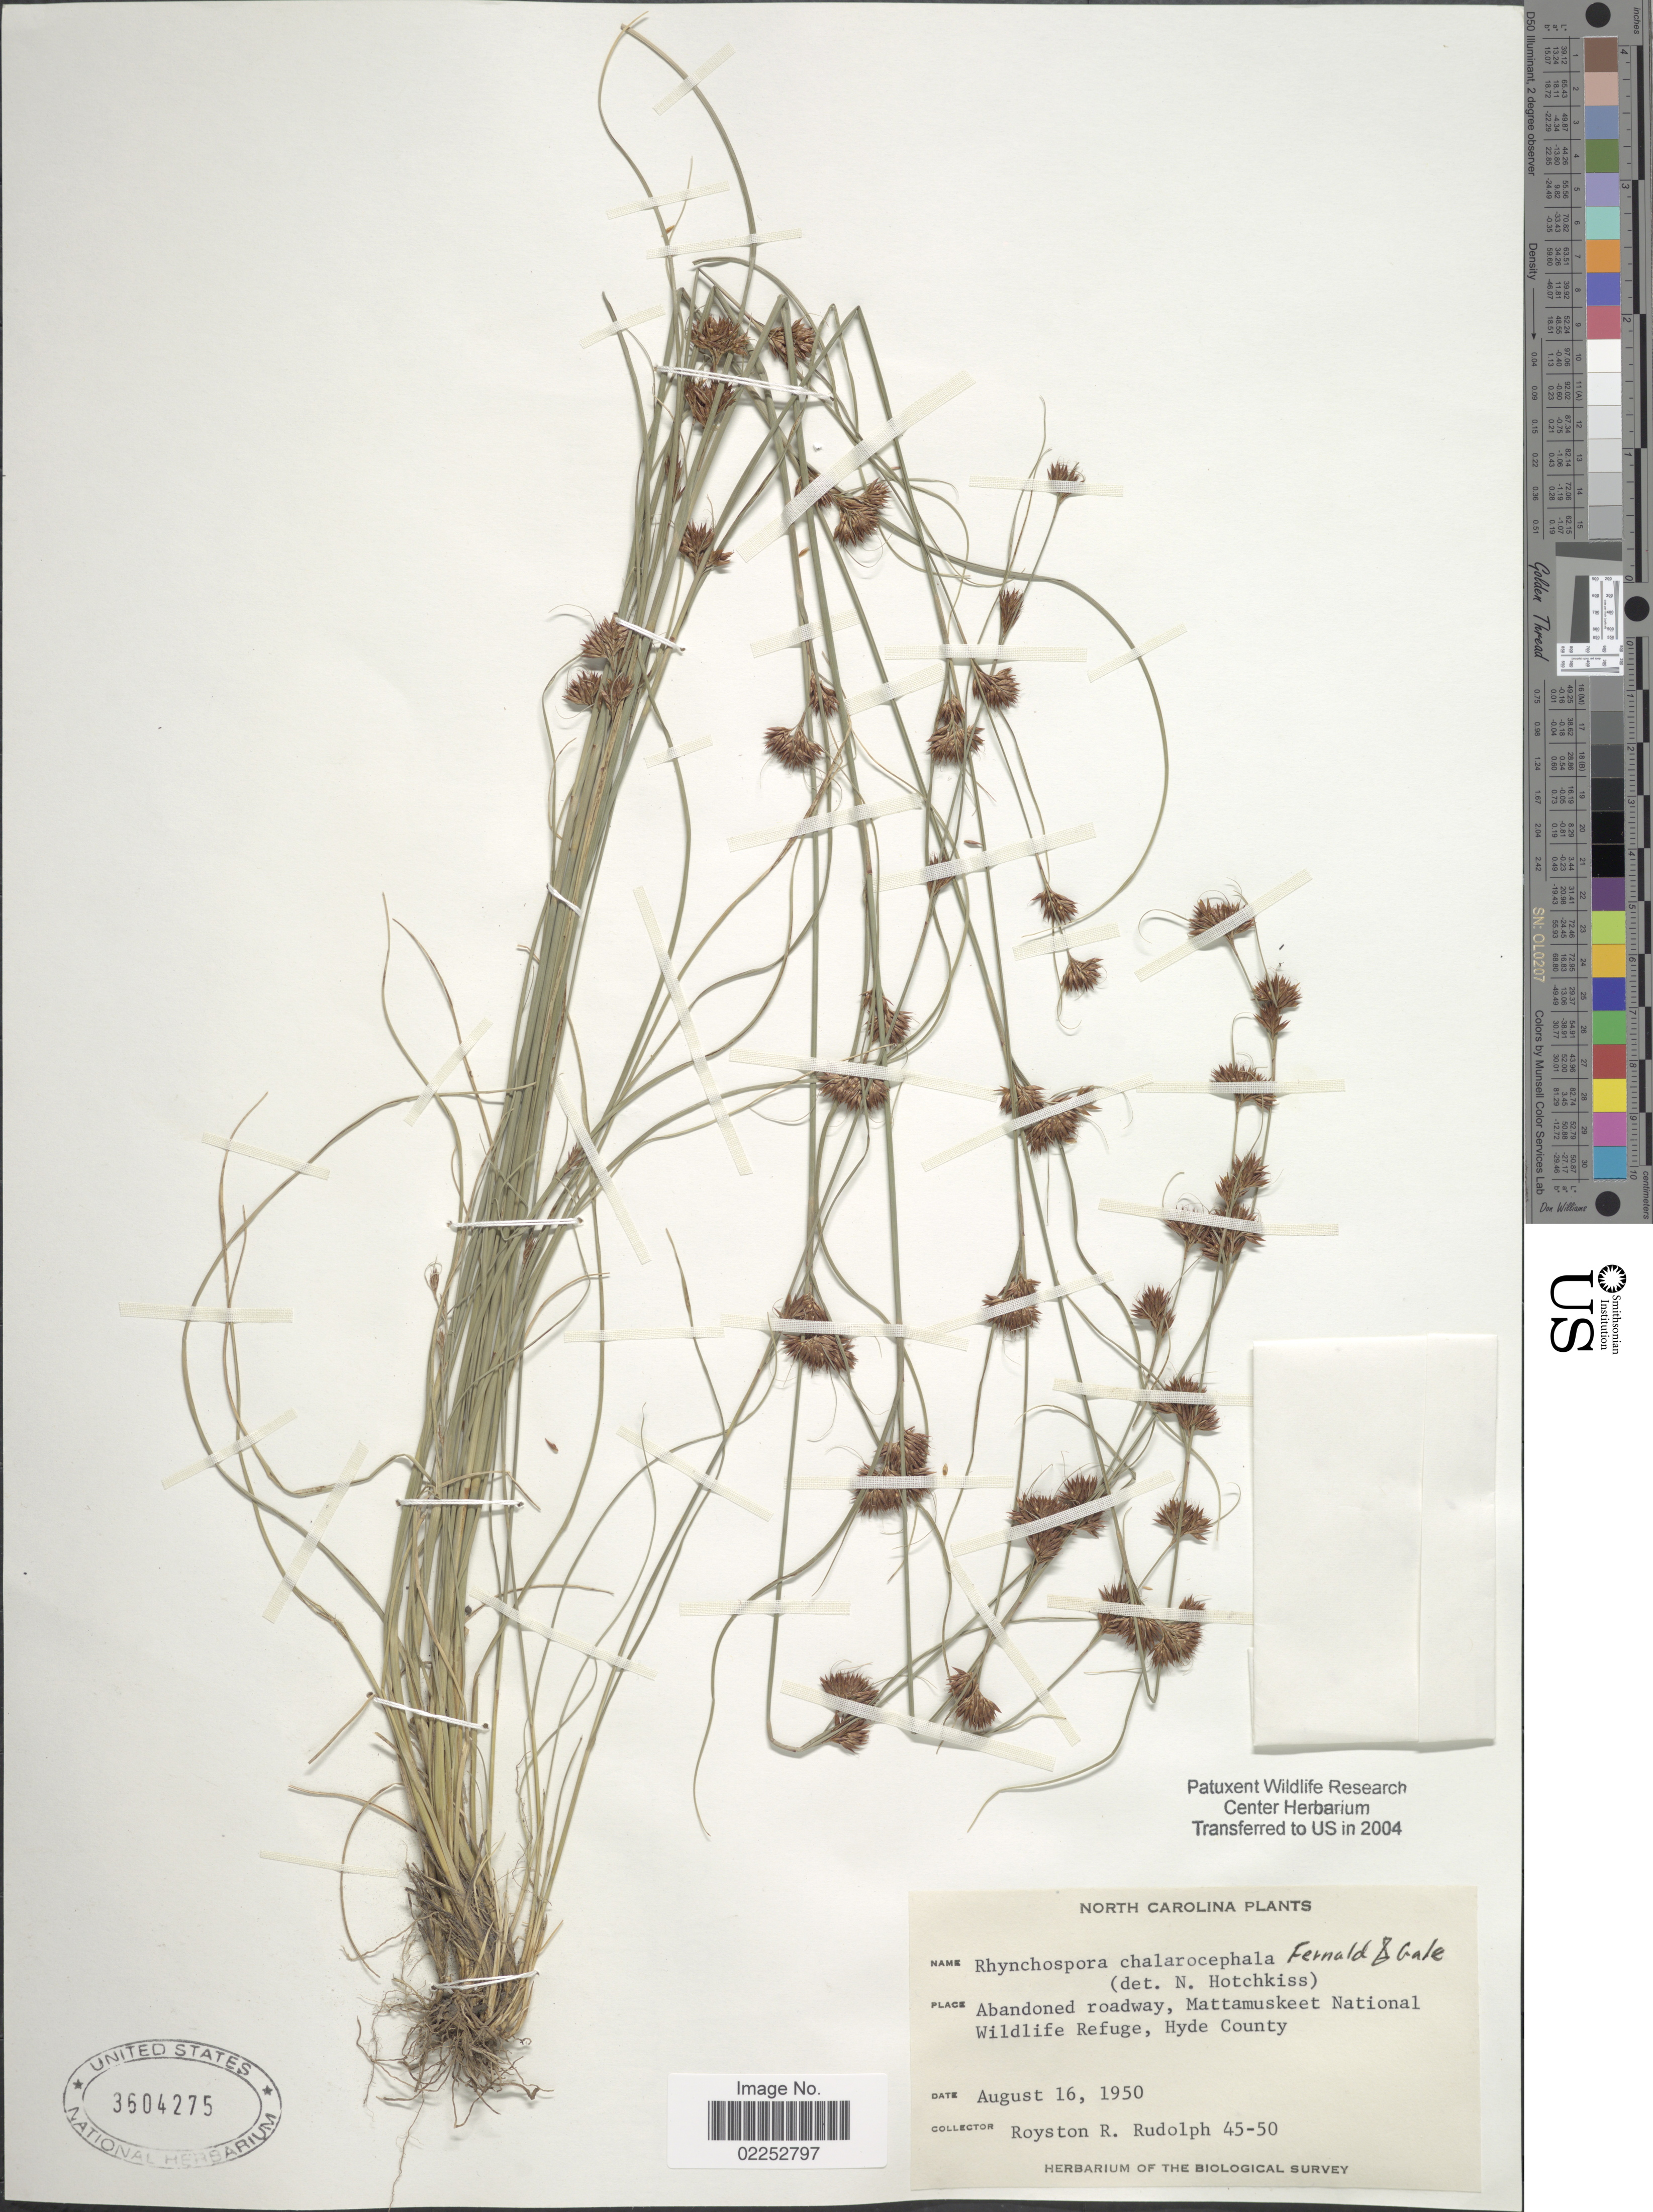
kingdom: Plantae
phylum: Tracheophyta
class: Liliopsida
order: Poales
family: Cyperaceae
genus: Rhynchospora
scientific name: Rhynchospora chalarocephala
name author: Fernald & Gale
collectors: R. Rudolph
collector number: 45-50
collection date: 1950-08-16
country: United States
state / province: North Carolina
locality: Mattamuskeet National Wildlife Refuge, Hyde County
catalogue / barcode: US 3604275